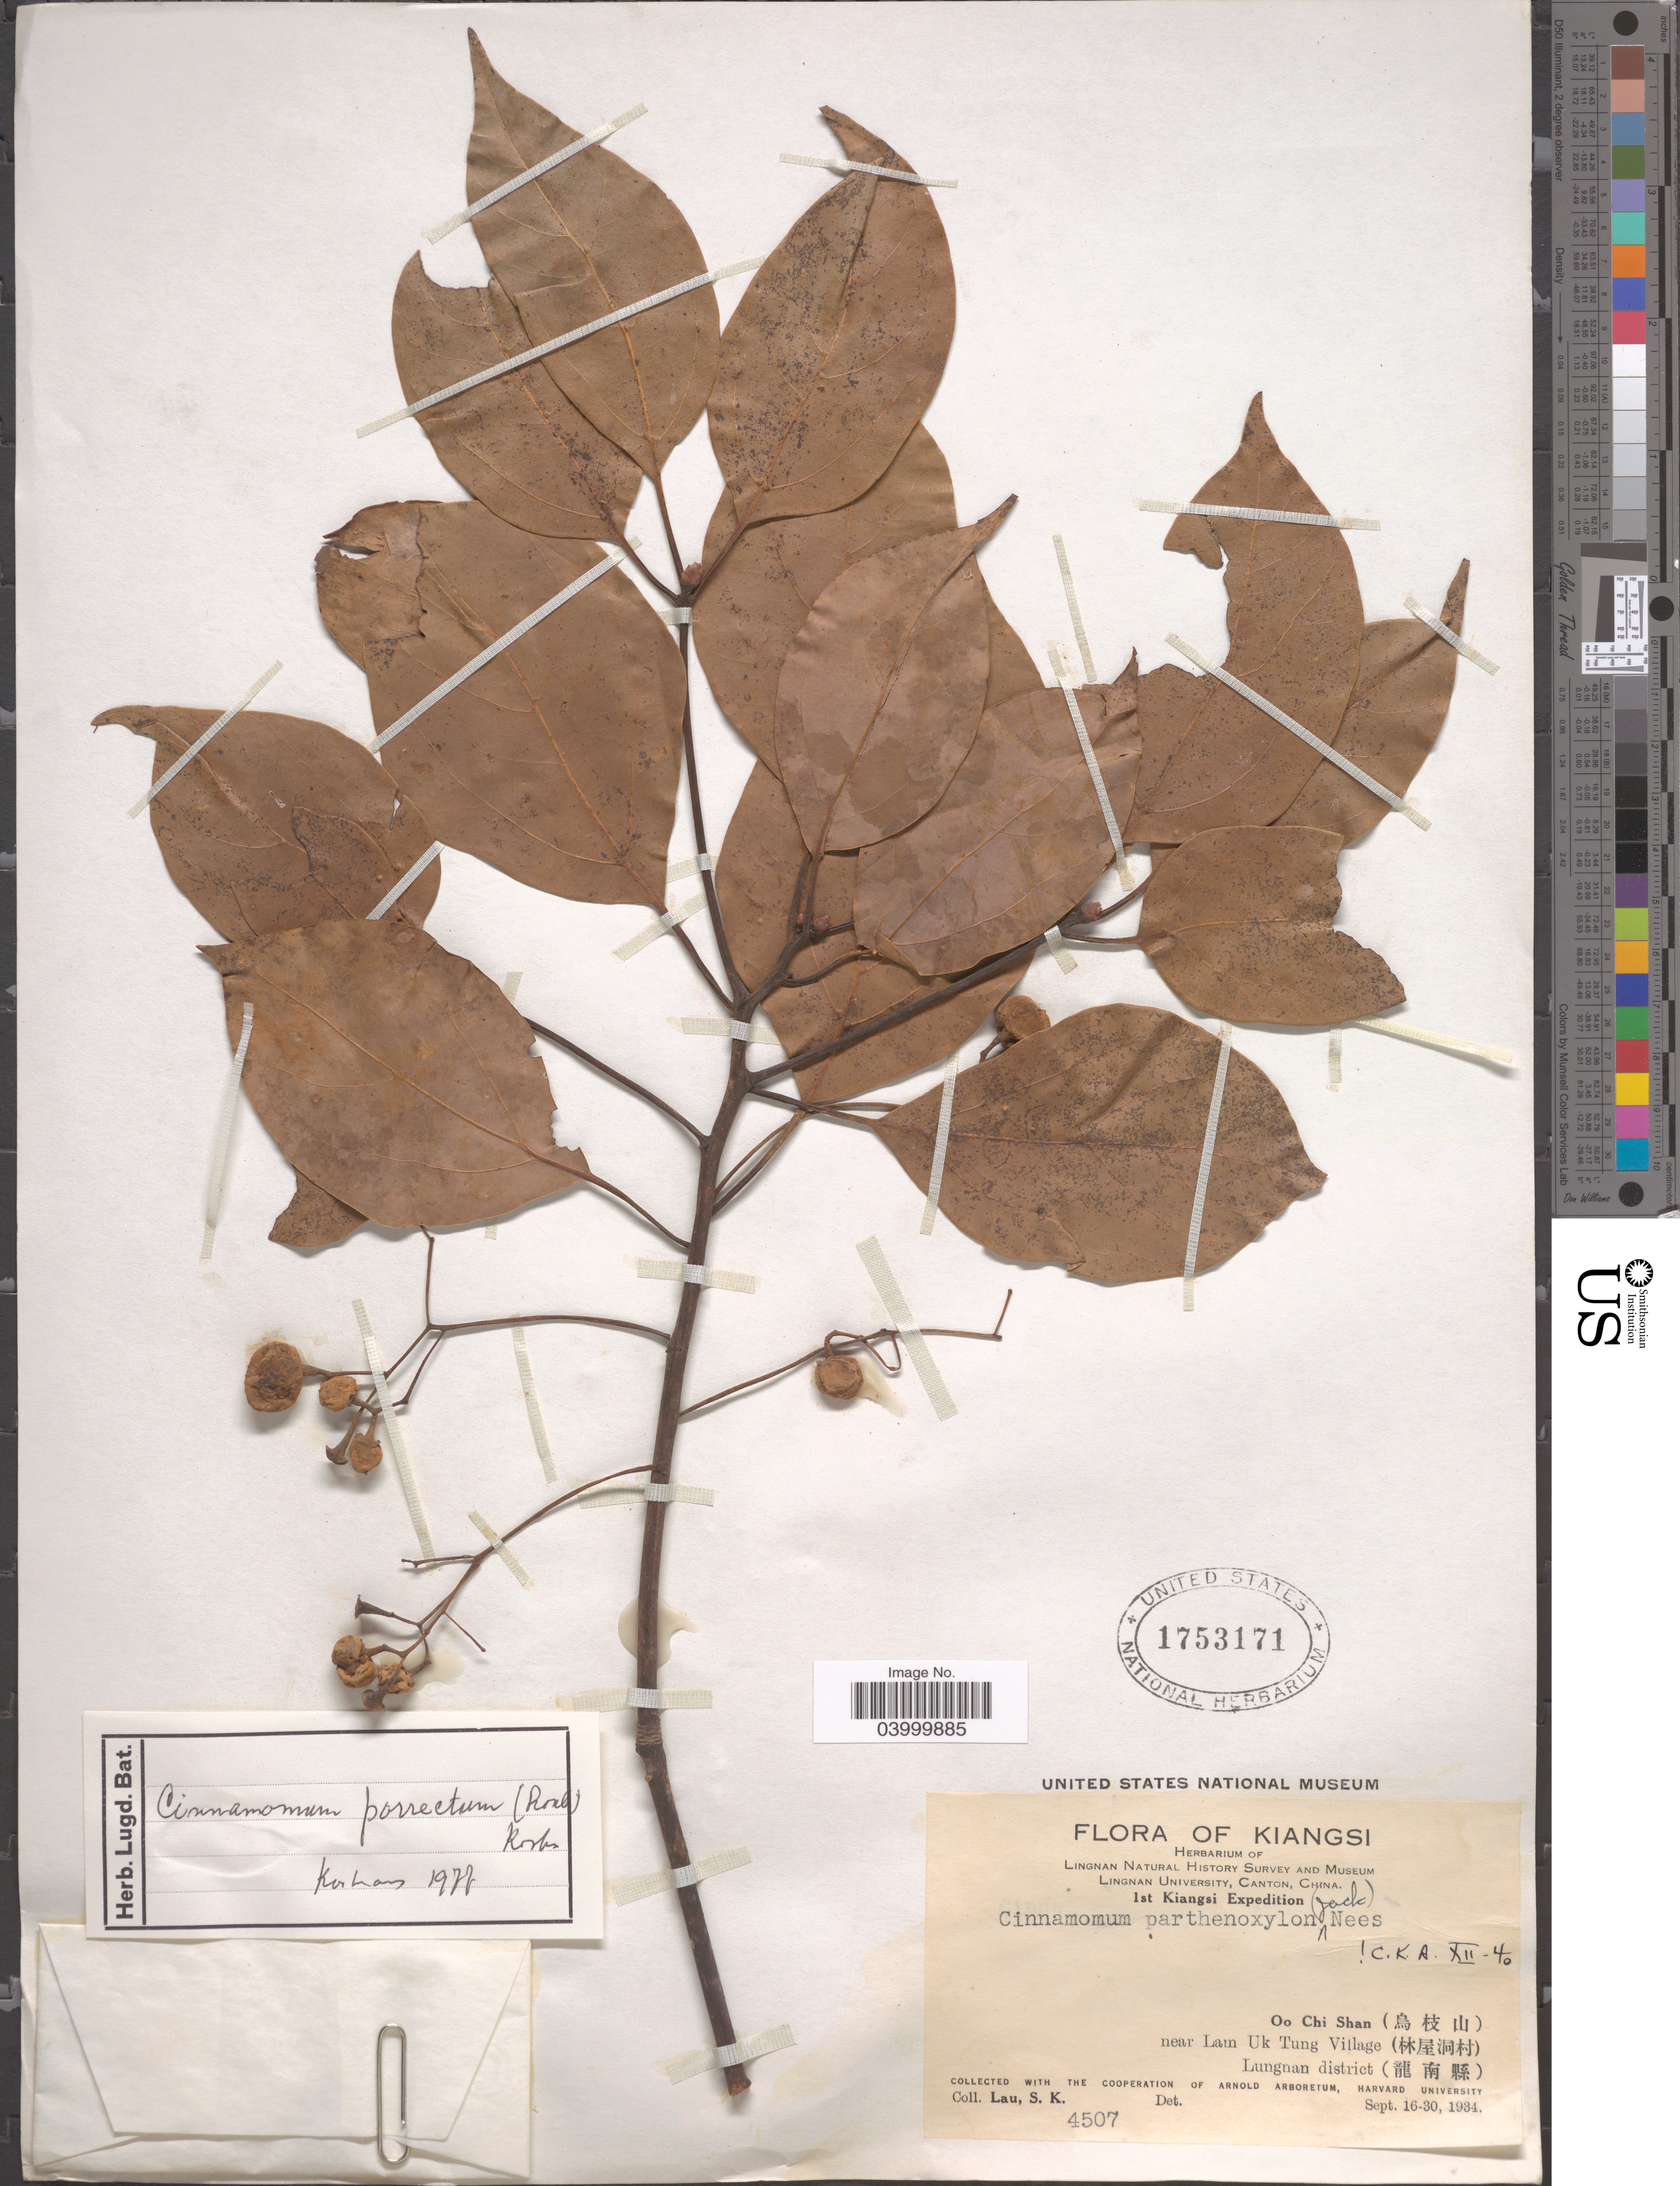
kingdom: Plantae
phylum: Tracheophyta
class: Magnoliopsida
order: Laurales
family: Lauraceae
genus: Cinnamomum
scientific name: Cinnamomum porrectum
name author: (Roxb.) Kosterm.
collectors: S. K. Lau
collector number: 4507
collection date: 1934-09-16/1934-09-30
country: China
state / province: Jiangxi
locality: Kiangsi. Oo Chi Shan (X) near Lam Uk Tung Village (X) Lungnan district (X).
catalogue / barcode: US 1753171